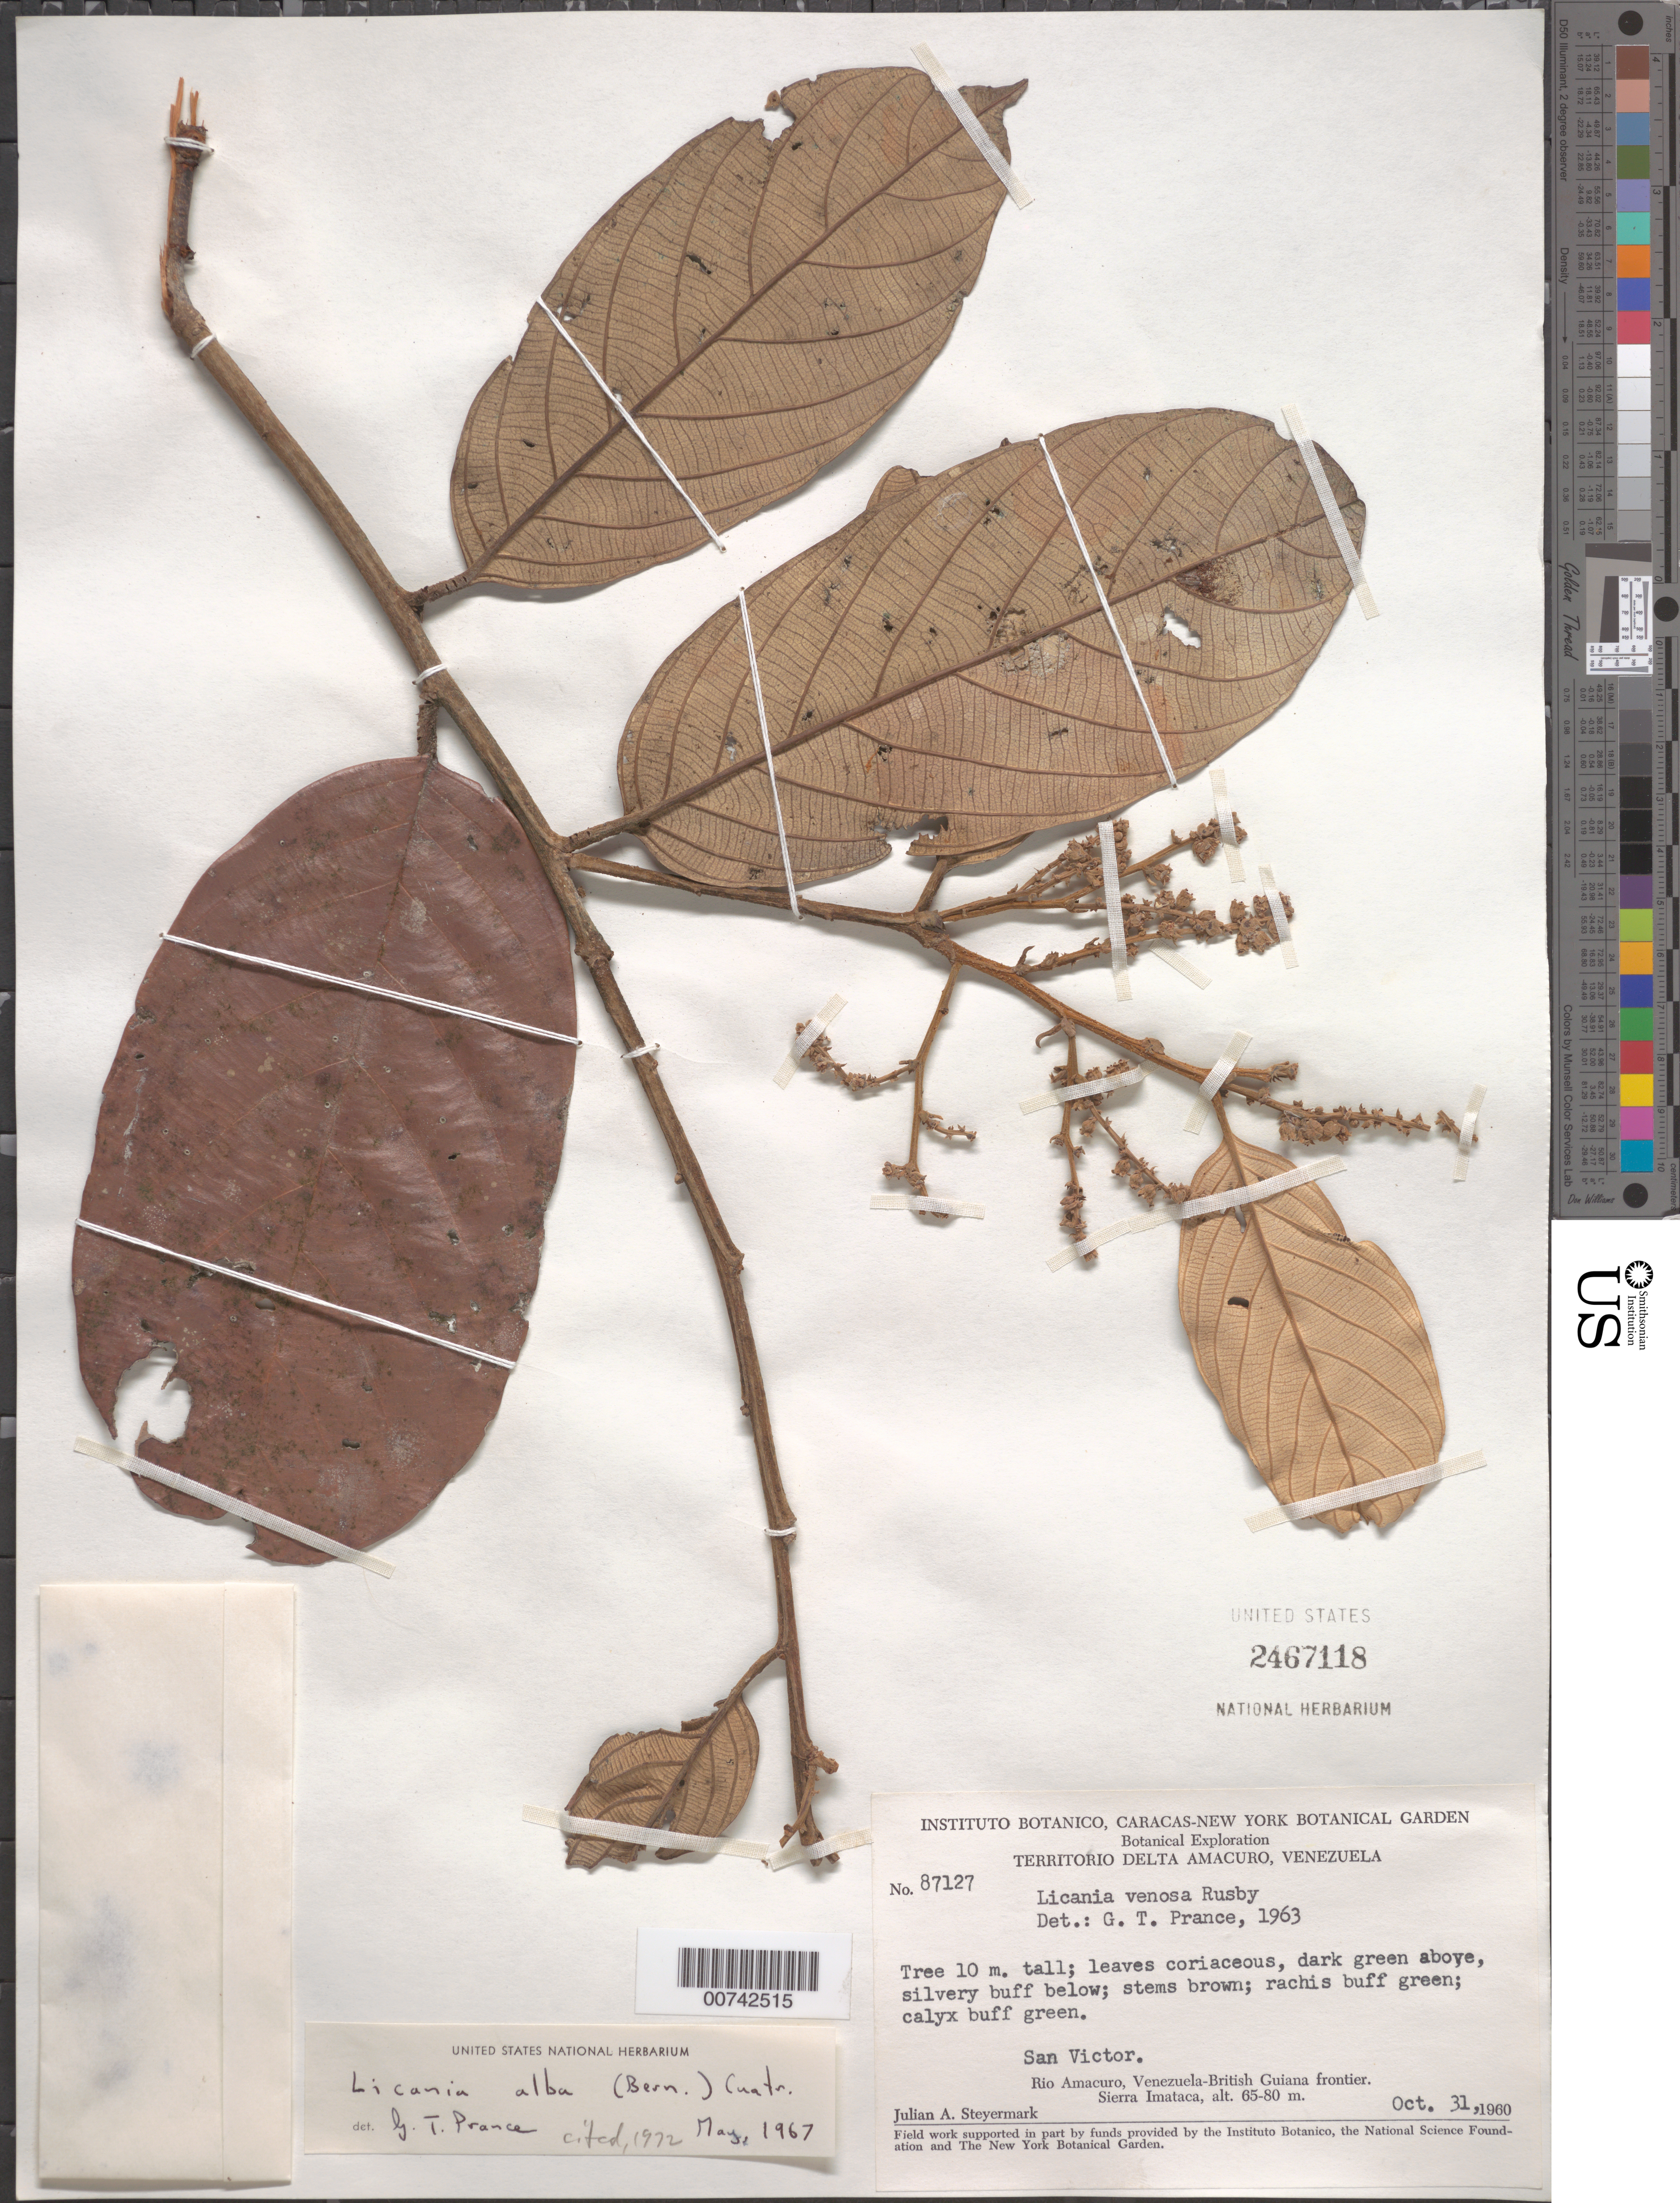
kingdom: Plantae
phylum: Tracheophyta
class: Magnoliopsida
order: Malpighiales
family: Chrysobalanaceae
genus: Licania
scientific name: Licania alba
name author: (Bernoulli) Cuatrec.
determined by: Prance, G. T.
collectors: J. Steyermark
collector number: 87127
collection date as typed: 31-Oct-60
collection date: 1960-10-31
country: Venezuela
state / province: Delta Amacuro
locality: San Victor, Río Amacuro, Venezuela-British Guiana frontier, Sierra Imataca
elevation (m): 65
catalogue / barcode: US 2467118